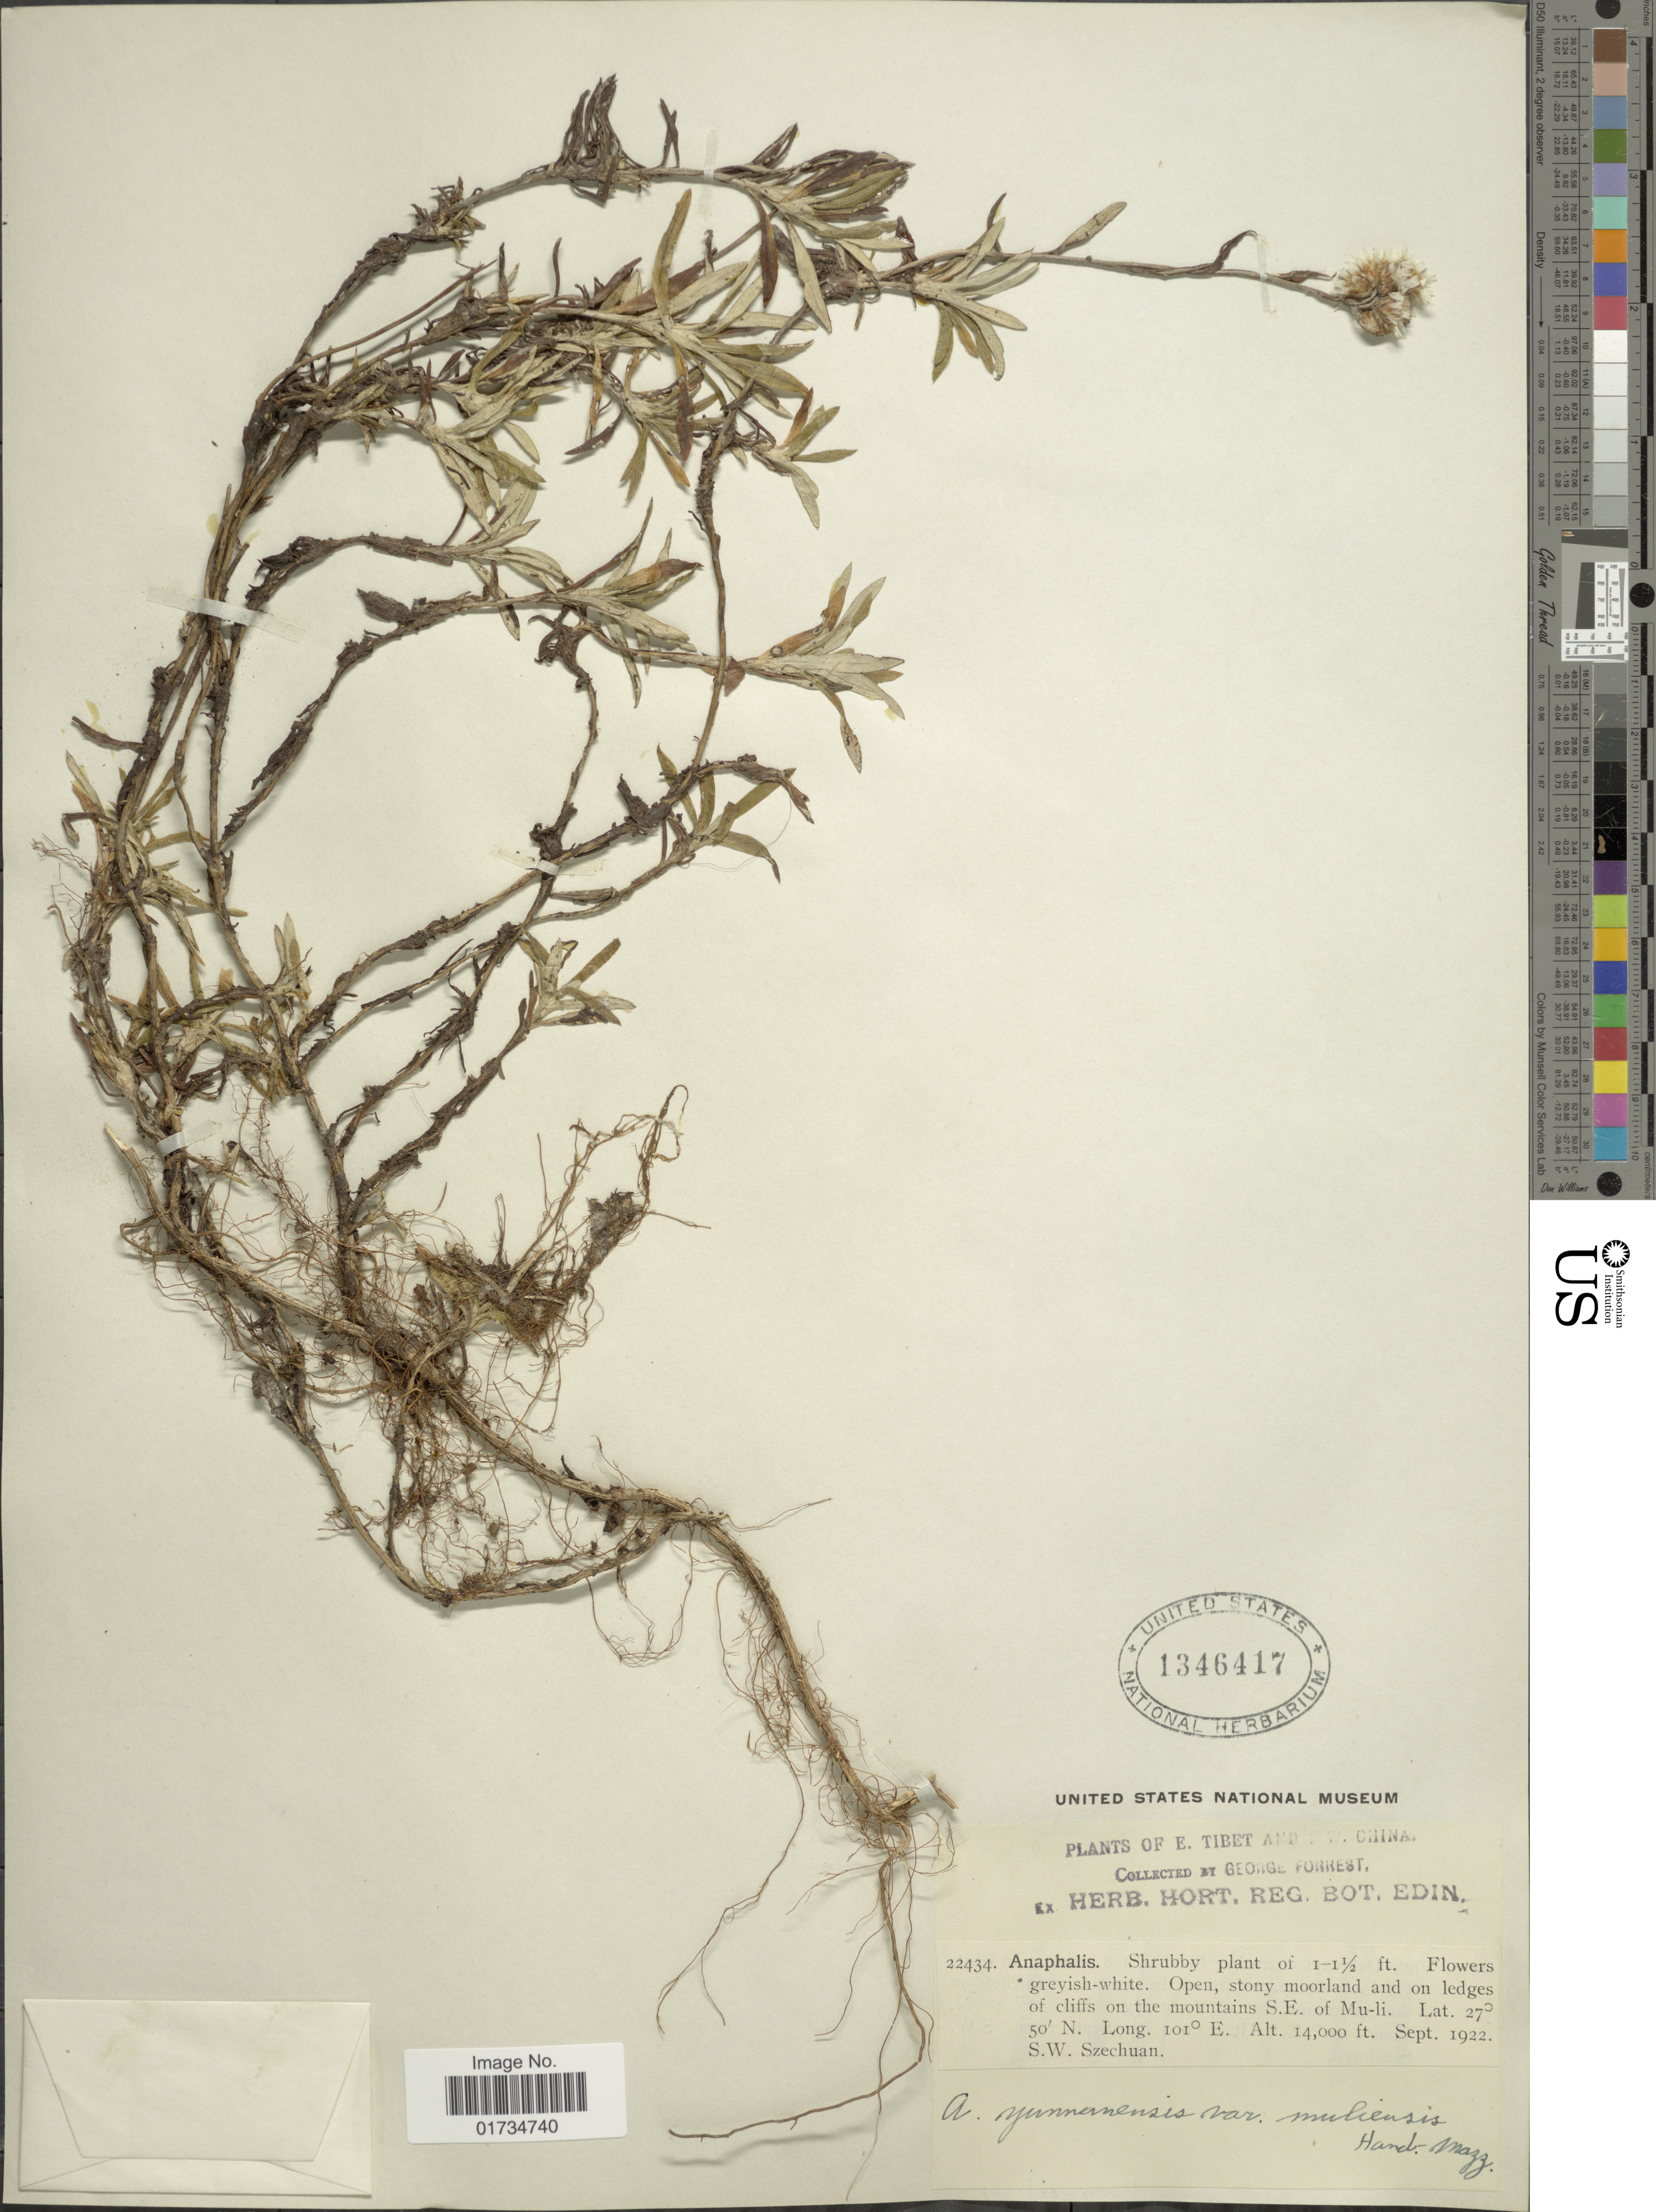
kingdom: Plantae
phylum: Tracheophyta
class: Magnoliopsida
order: Asterales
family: Asteraceae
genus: Anaphalis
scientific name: Anaphalis muliensis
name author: (Hand.-Mazz.) Hand.-Mazz.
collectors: G. Forrest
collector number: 22434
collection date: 1922-09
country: China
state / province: Sichuan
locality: Open, stony moorland and on ledges of cliffs on the mountains S. E. of Mu-li. S. W. Szechuan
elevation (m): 4267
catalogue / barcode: US 1346417